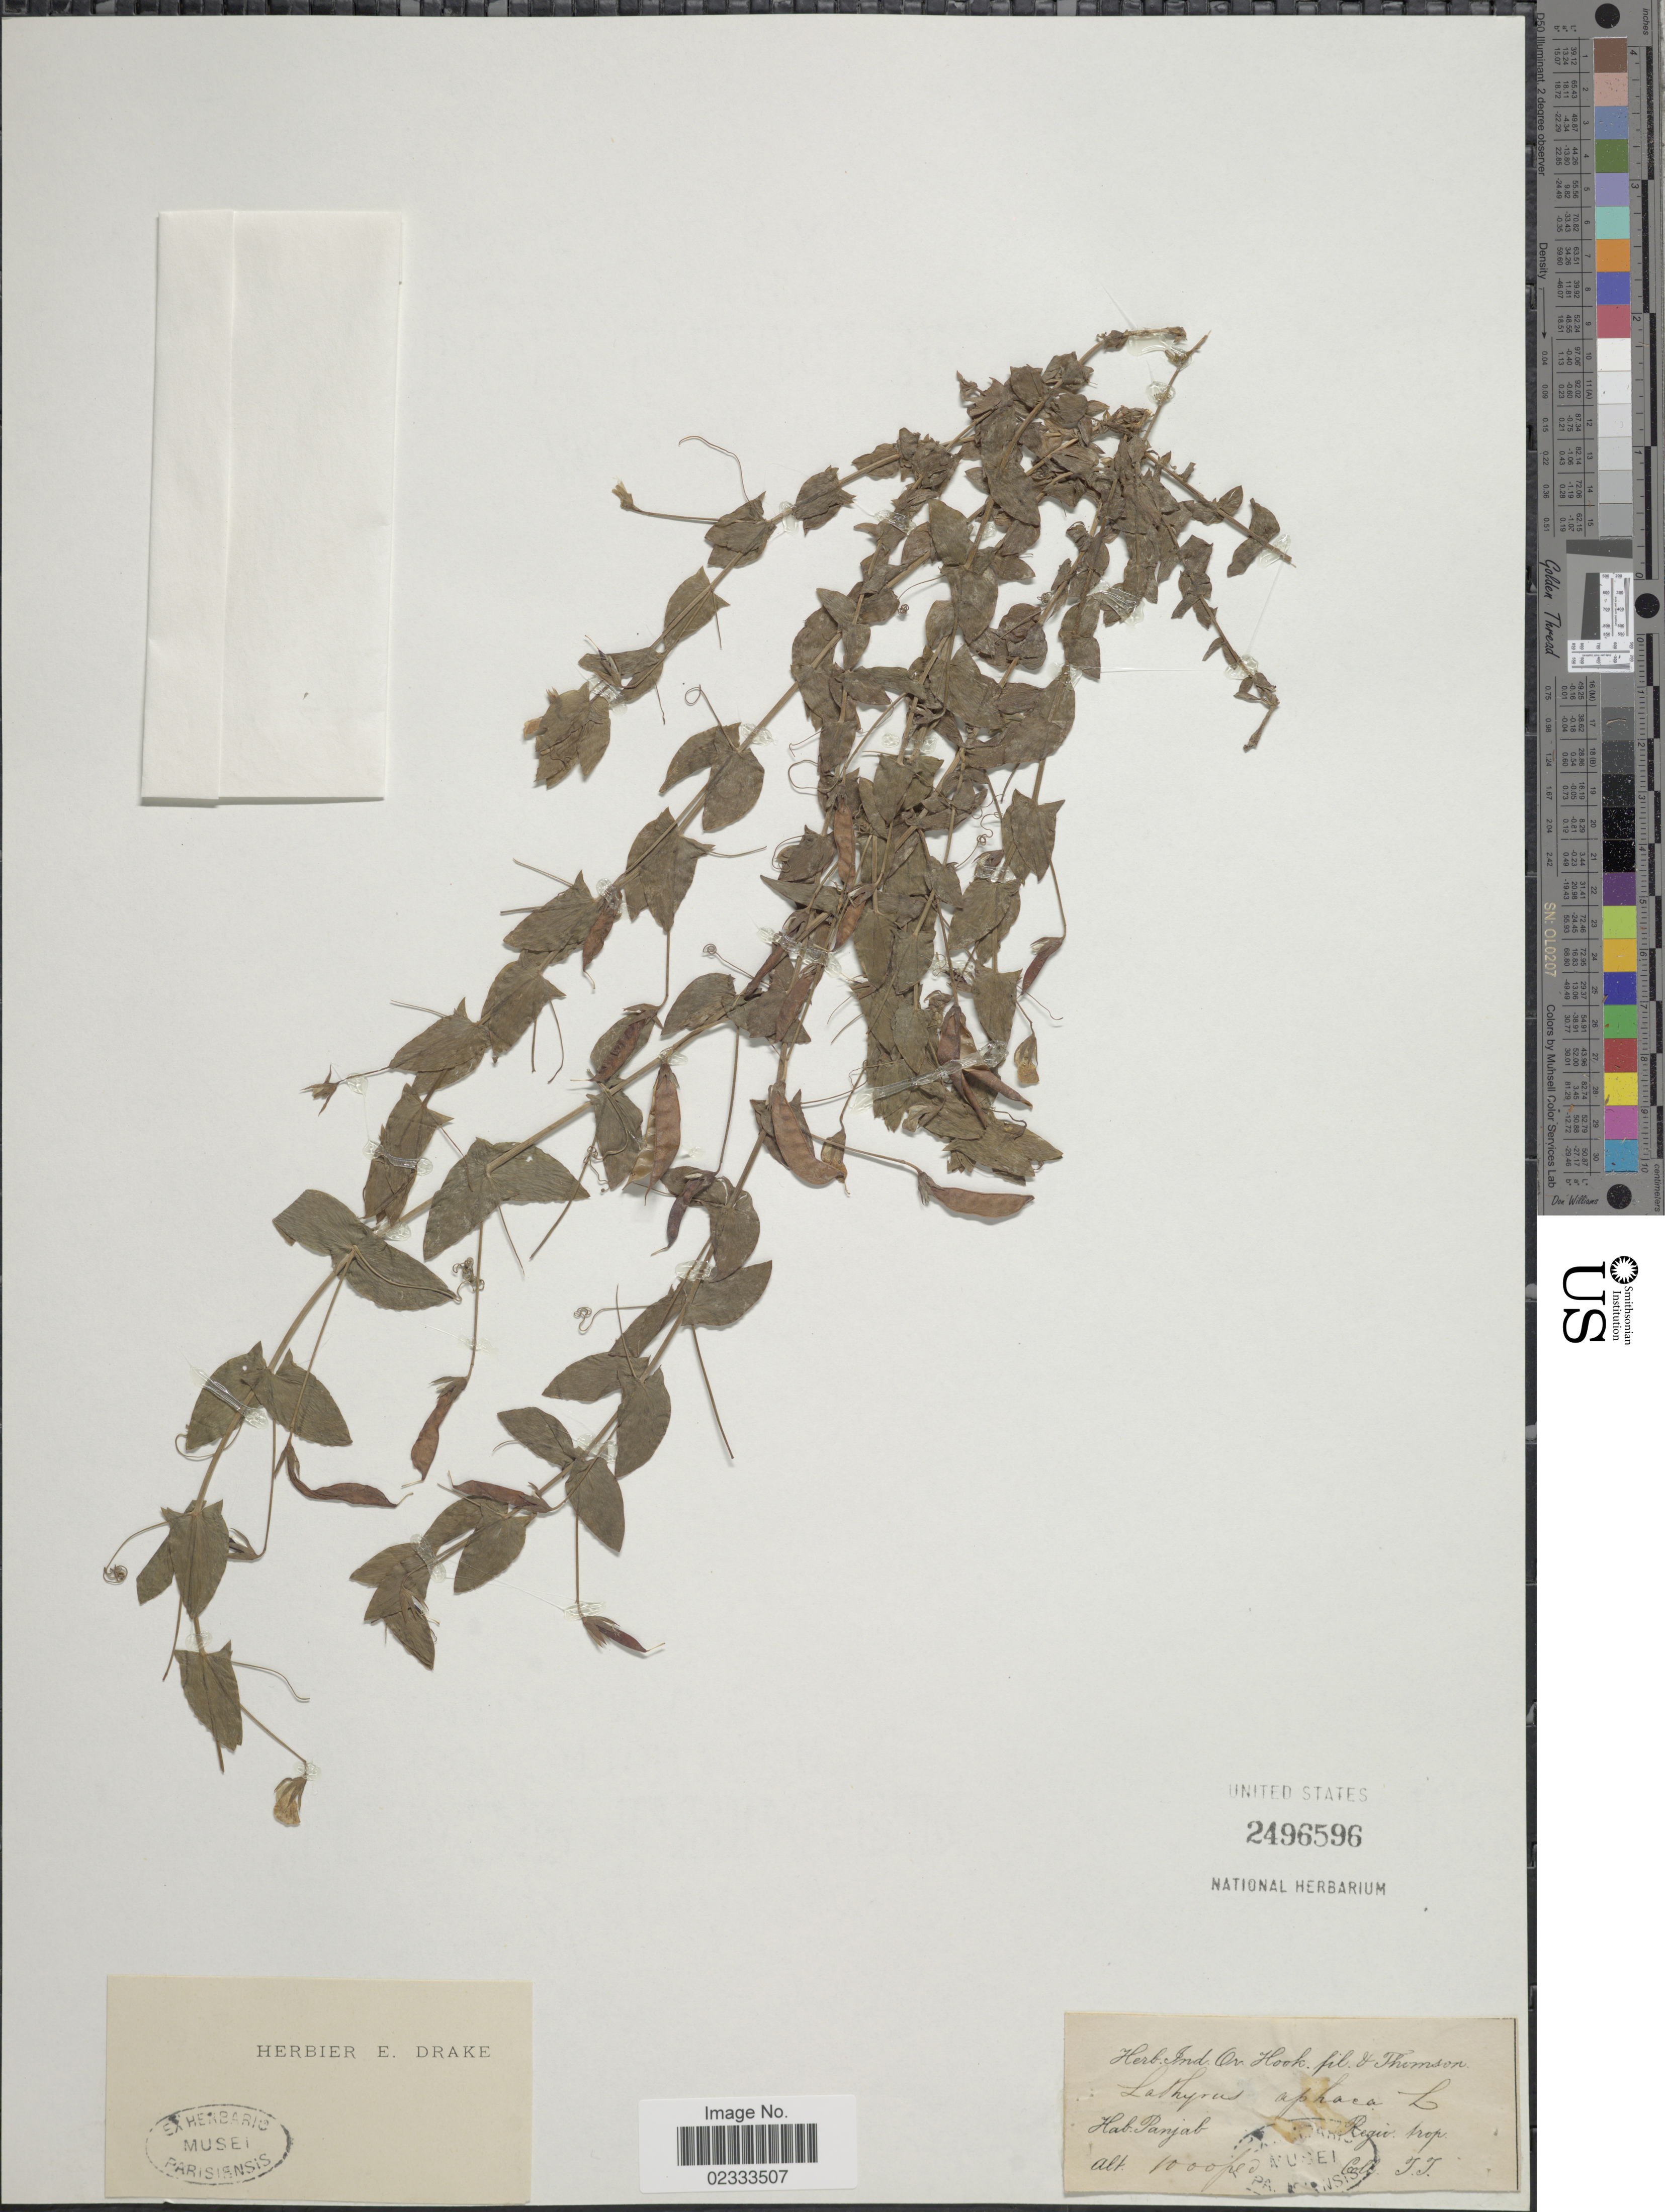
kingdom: Plantae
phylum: Tracheophyta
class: Magnoliopsida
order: Fabales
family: Fabaceae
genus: Lathyrus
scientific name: Lathyrus aphaca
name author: L.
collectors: J. J.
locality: Punjab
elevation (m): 305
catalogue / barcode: US 2496596